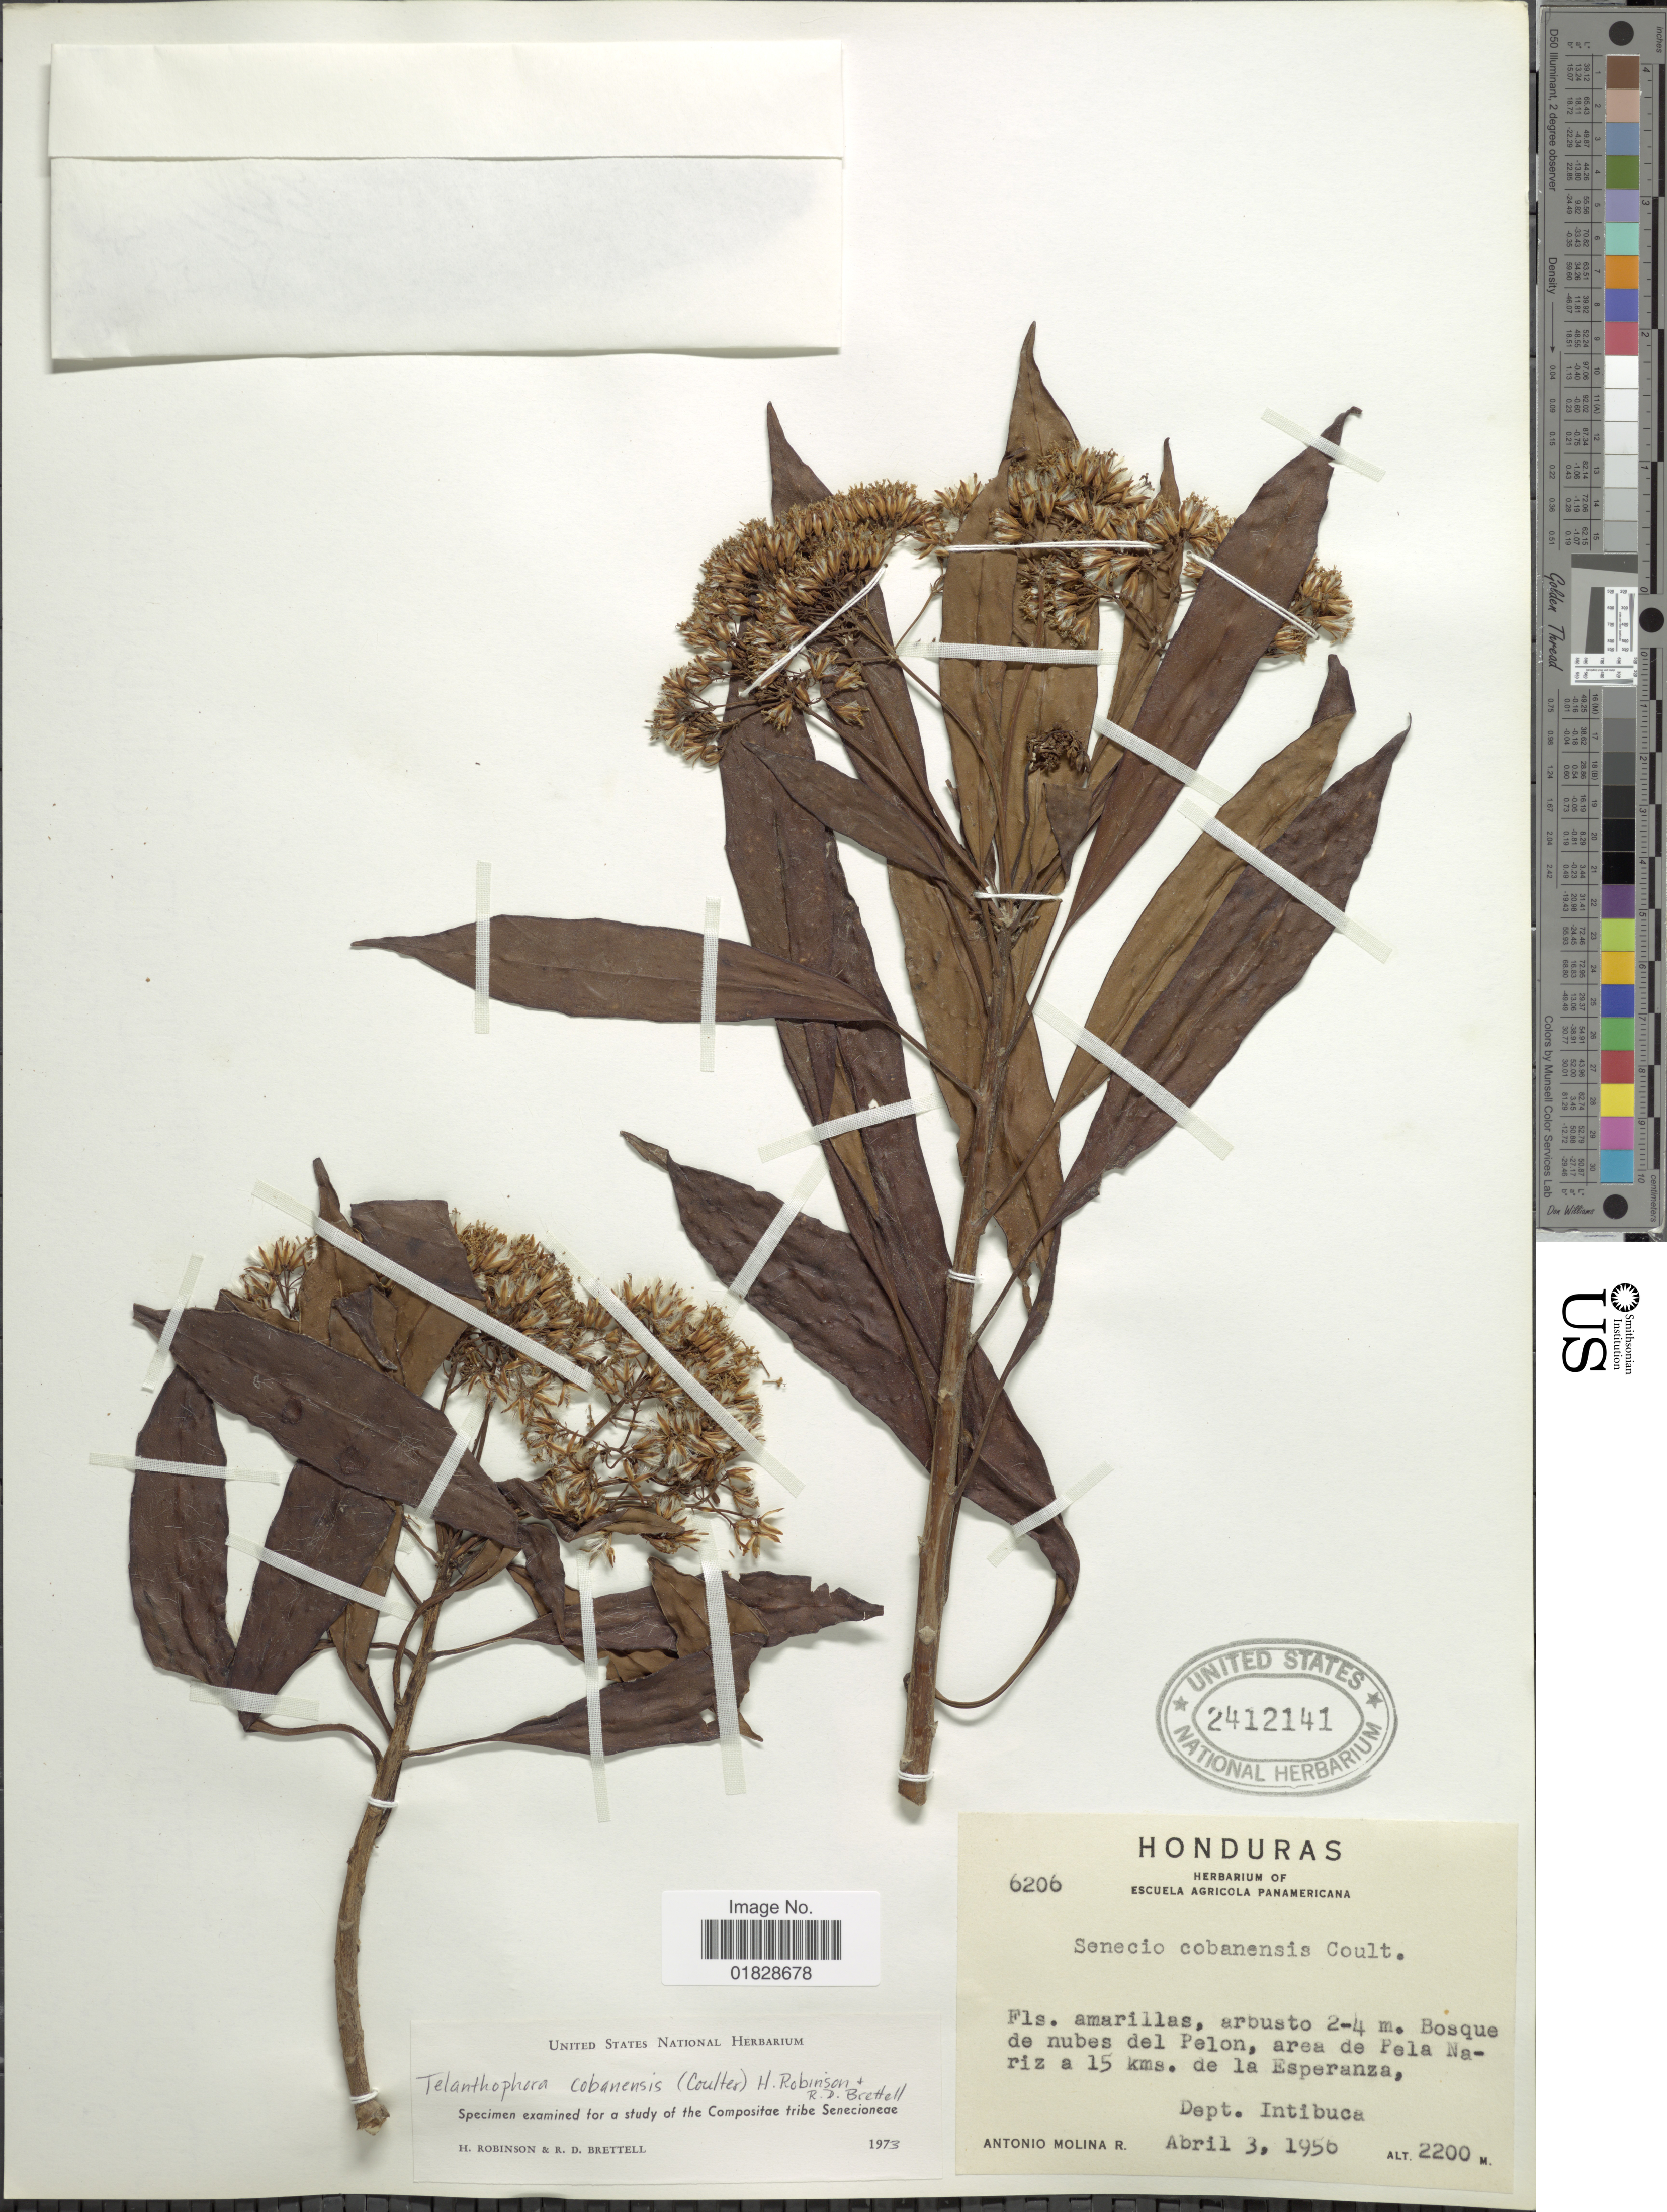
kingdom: Plantae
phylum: Tracheophyta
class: Magnoliopsida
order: Asterales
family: Asteraceae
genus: Telanthophora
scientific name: Telanthophora cobanensis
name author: (J.M. Coult.) H. Rob. & Brettell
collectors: A. Molina R.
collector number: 6206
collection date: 1956-04-03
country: Honduras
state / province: Intibuca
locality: Bosque de nubes del Pelon, area de Pela Nariz a 15 kms. de la Esperanza, Dept. Intibuca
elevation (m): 2200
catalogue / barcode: US 2412141